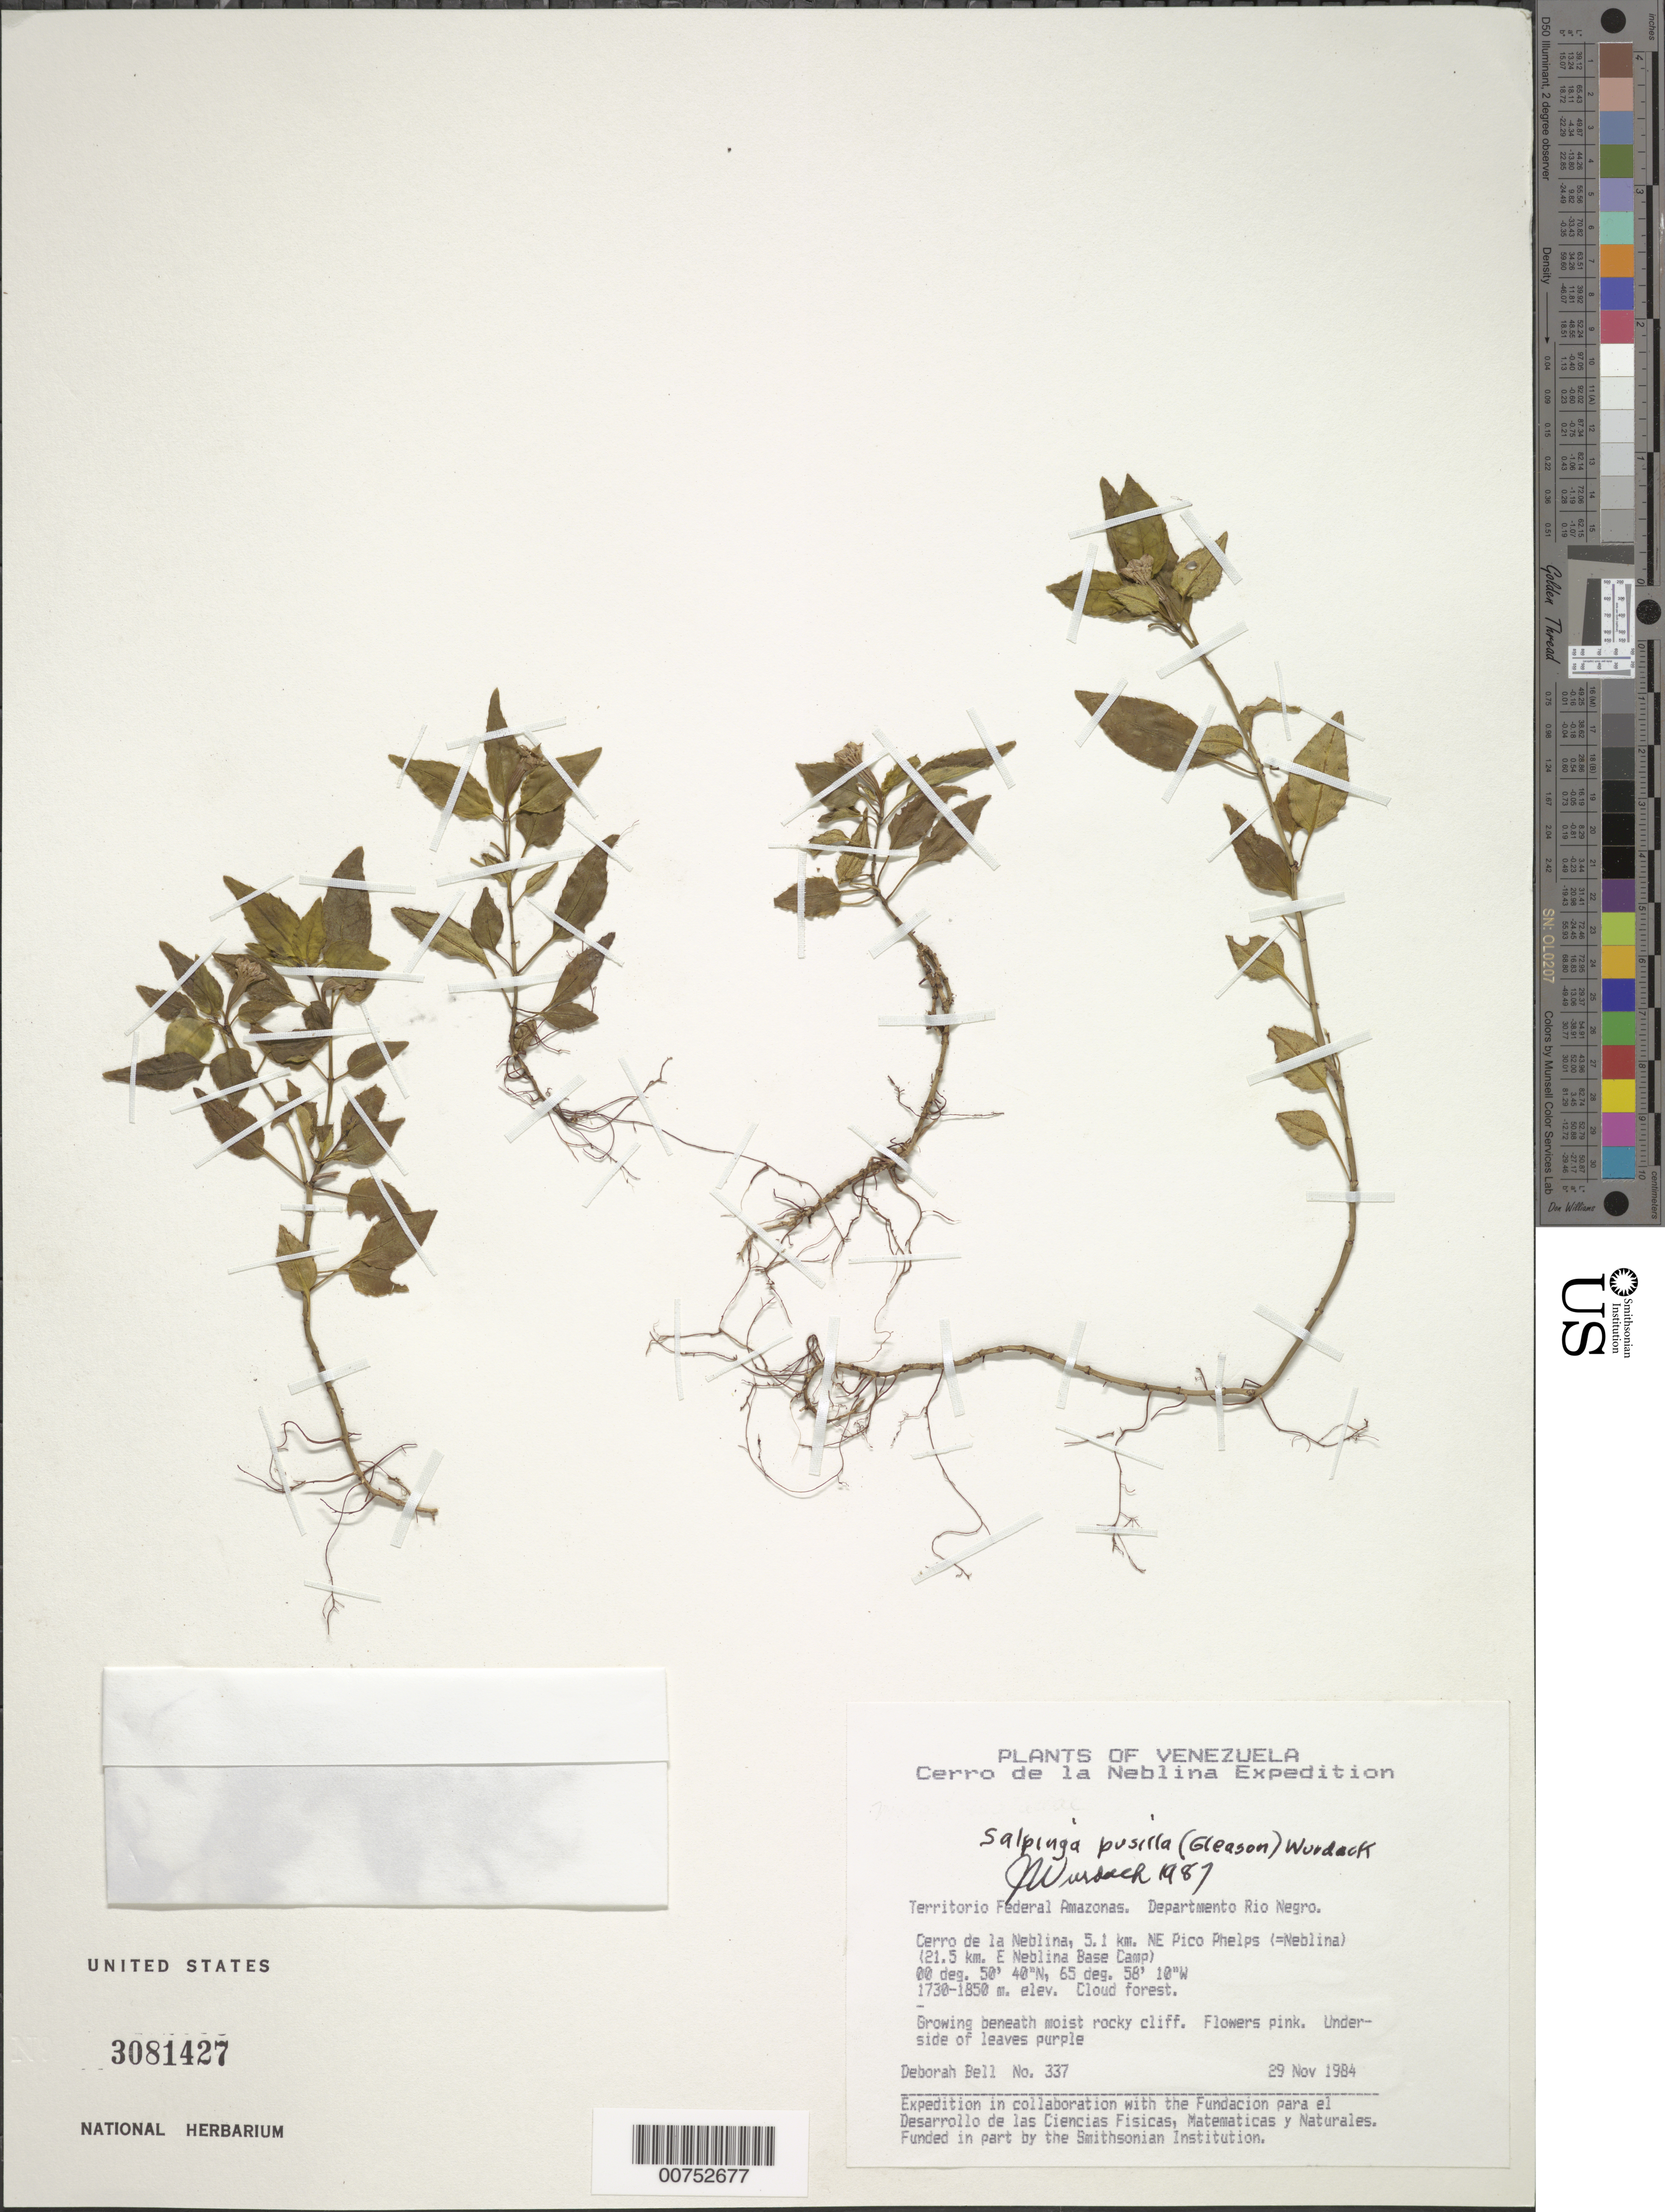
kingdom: Plantae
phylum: Tracheophyta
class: Magnoliopsida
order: Myrtales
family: Melastomataceae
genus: Salpinga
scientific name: Salpinga pusilla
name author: Wurdack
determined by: Wurdack, John J., (US), US (UNITED STATES)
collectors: D. A. Bell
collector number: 337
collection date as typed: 29-Nov-84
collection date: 1984-11-29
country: Venezuela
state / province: Amazonas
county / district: Río Negro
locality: Cerro de La Neblina, 5.1 km NE Pico Phelps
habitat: Cloud forest; growing beneath moist rocky cliff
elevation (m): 1730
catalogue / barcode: US 3081427